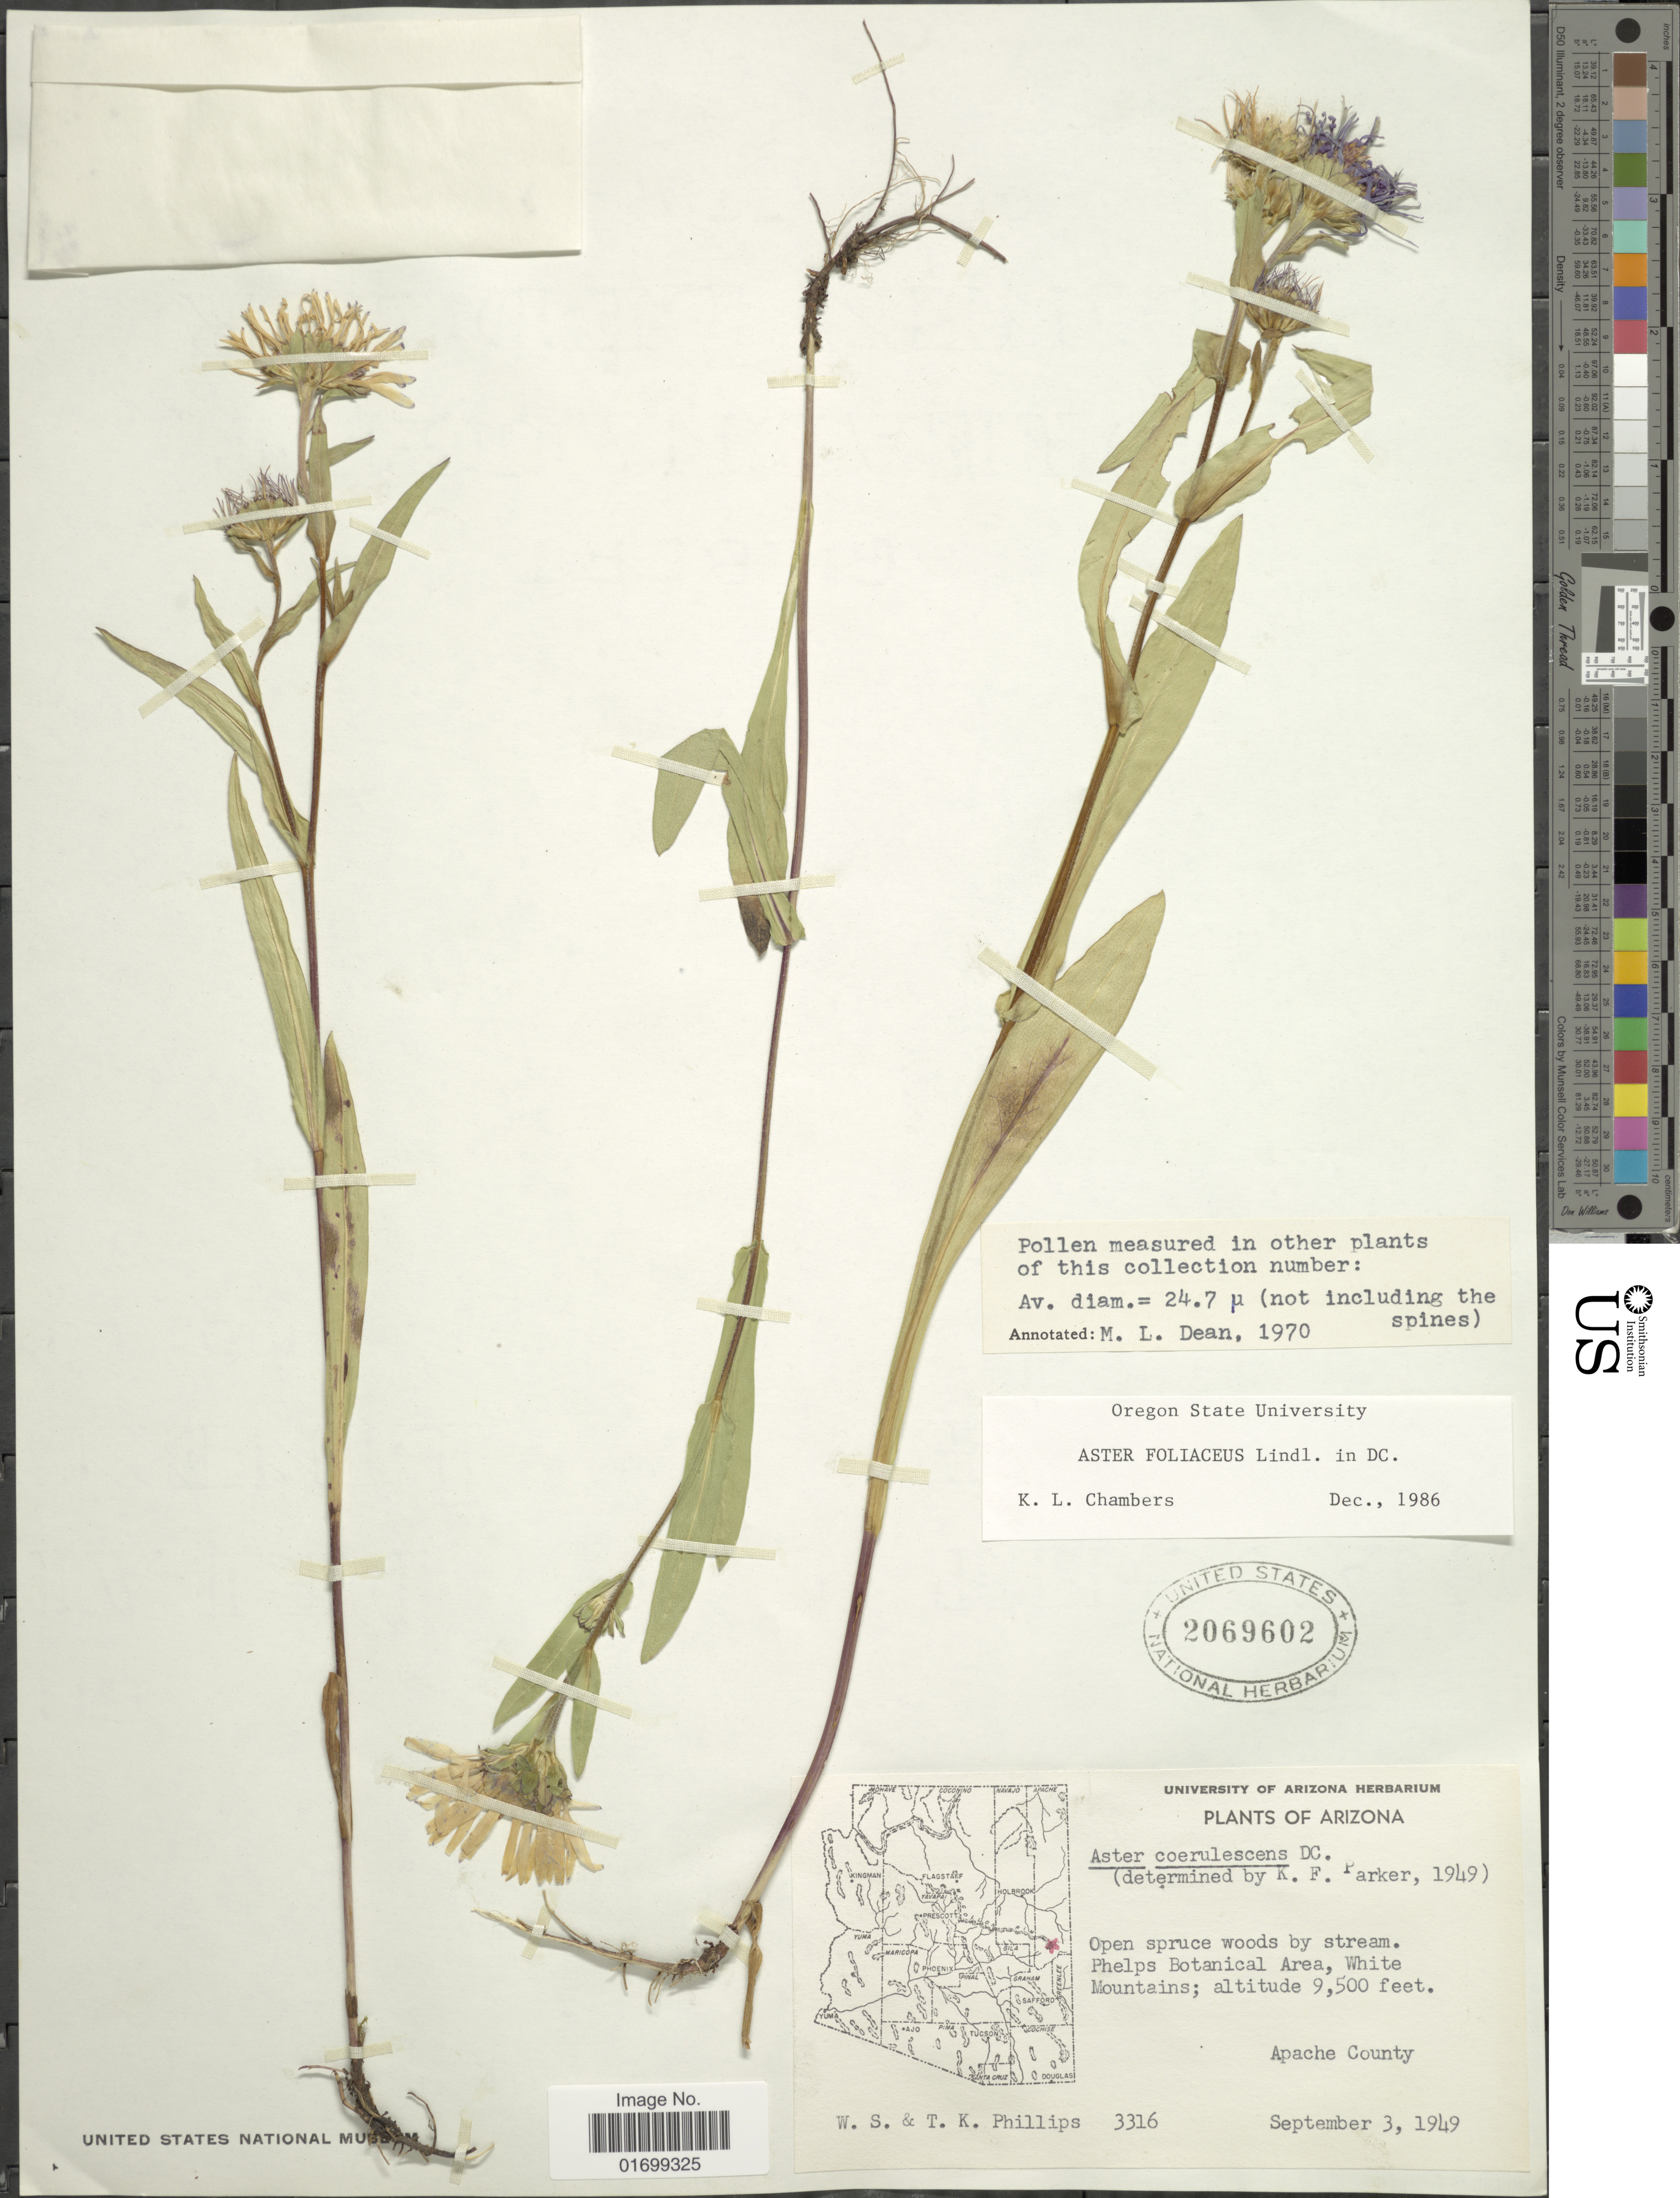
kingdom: Plantae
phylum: Tracheophyta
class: Magnoliopsida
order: Asterales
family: Asteraceae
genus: Symphyotrichum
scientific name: Symphyotrichum foliaceum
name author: (Lindl. ex DC.) G.L. Nesom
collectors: W. S. Phillips & T. K. Phillips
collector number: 3316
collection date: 1949-09-03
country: United States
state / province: Arizona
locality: Open spruce woods by stream, Phelps Botanical Area, White Mountains, Apache County.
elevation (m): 2896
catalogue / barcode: US 2069602